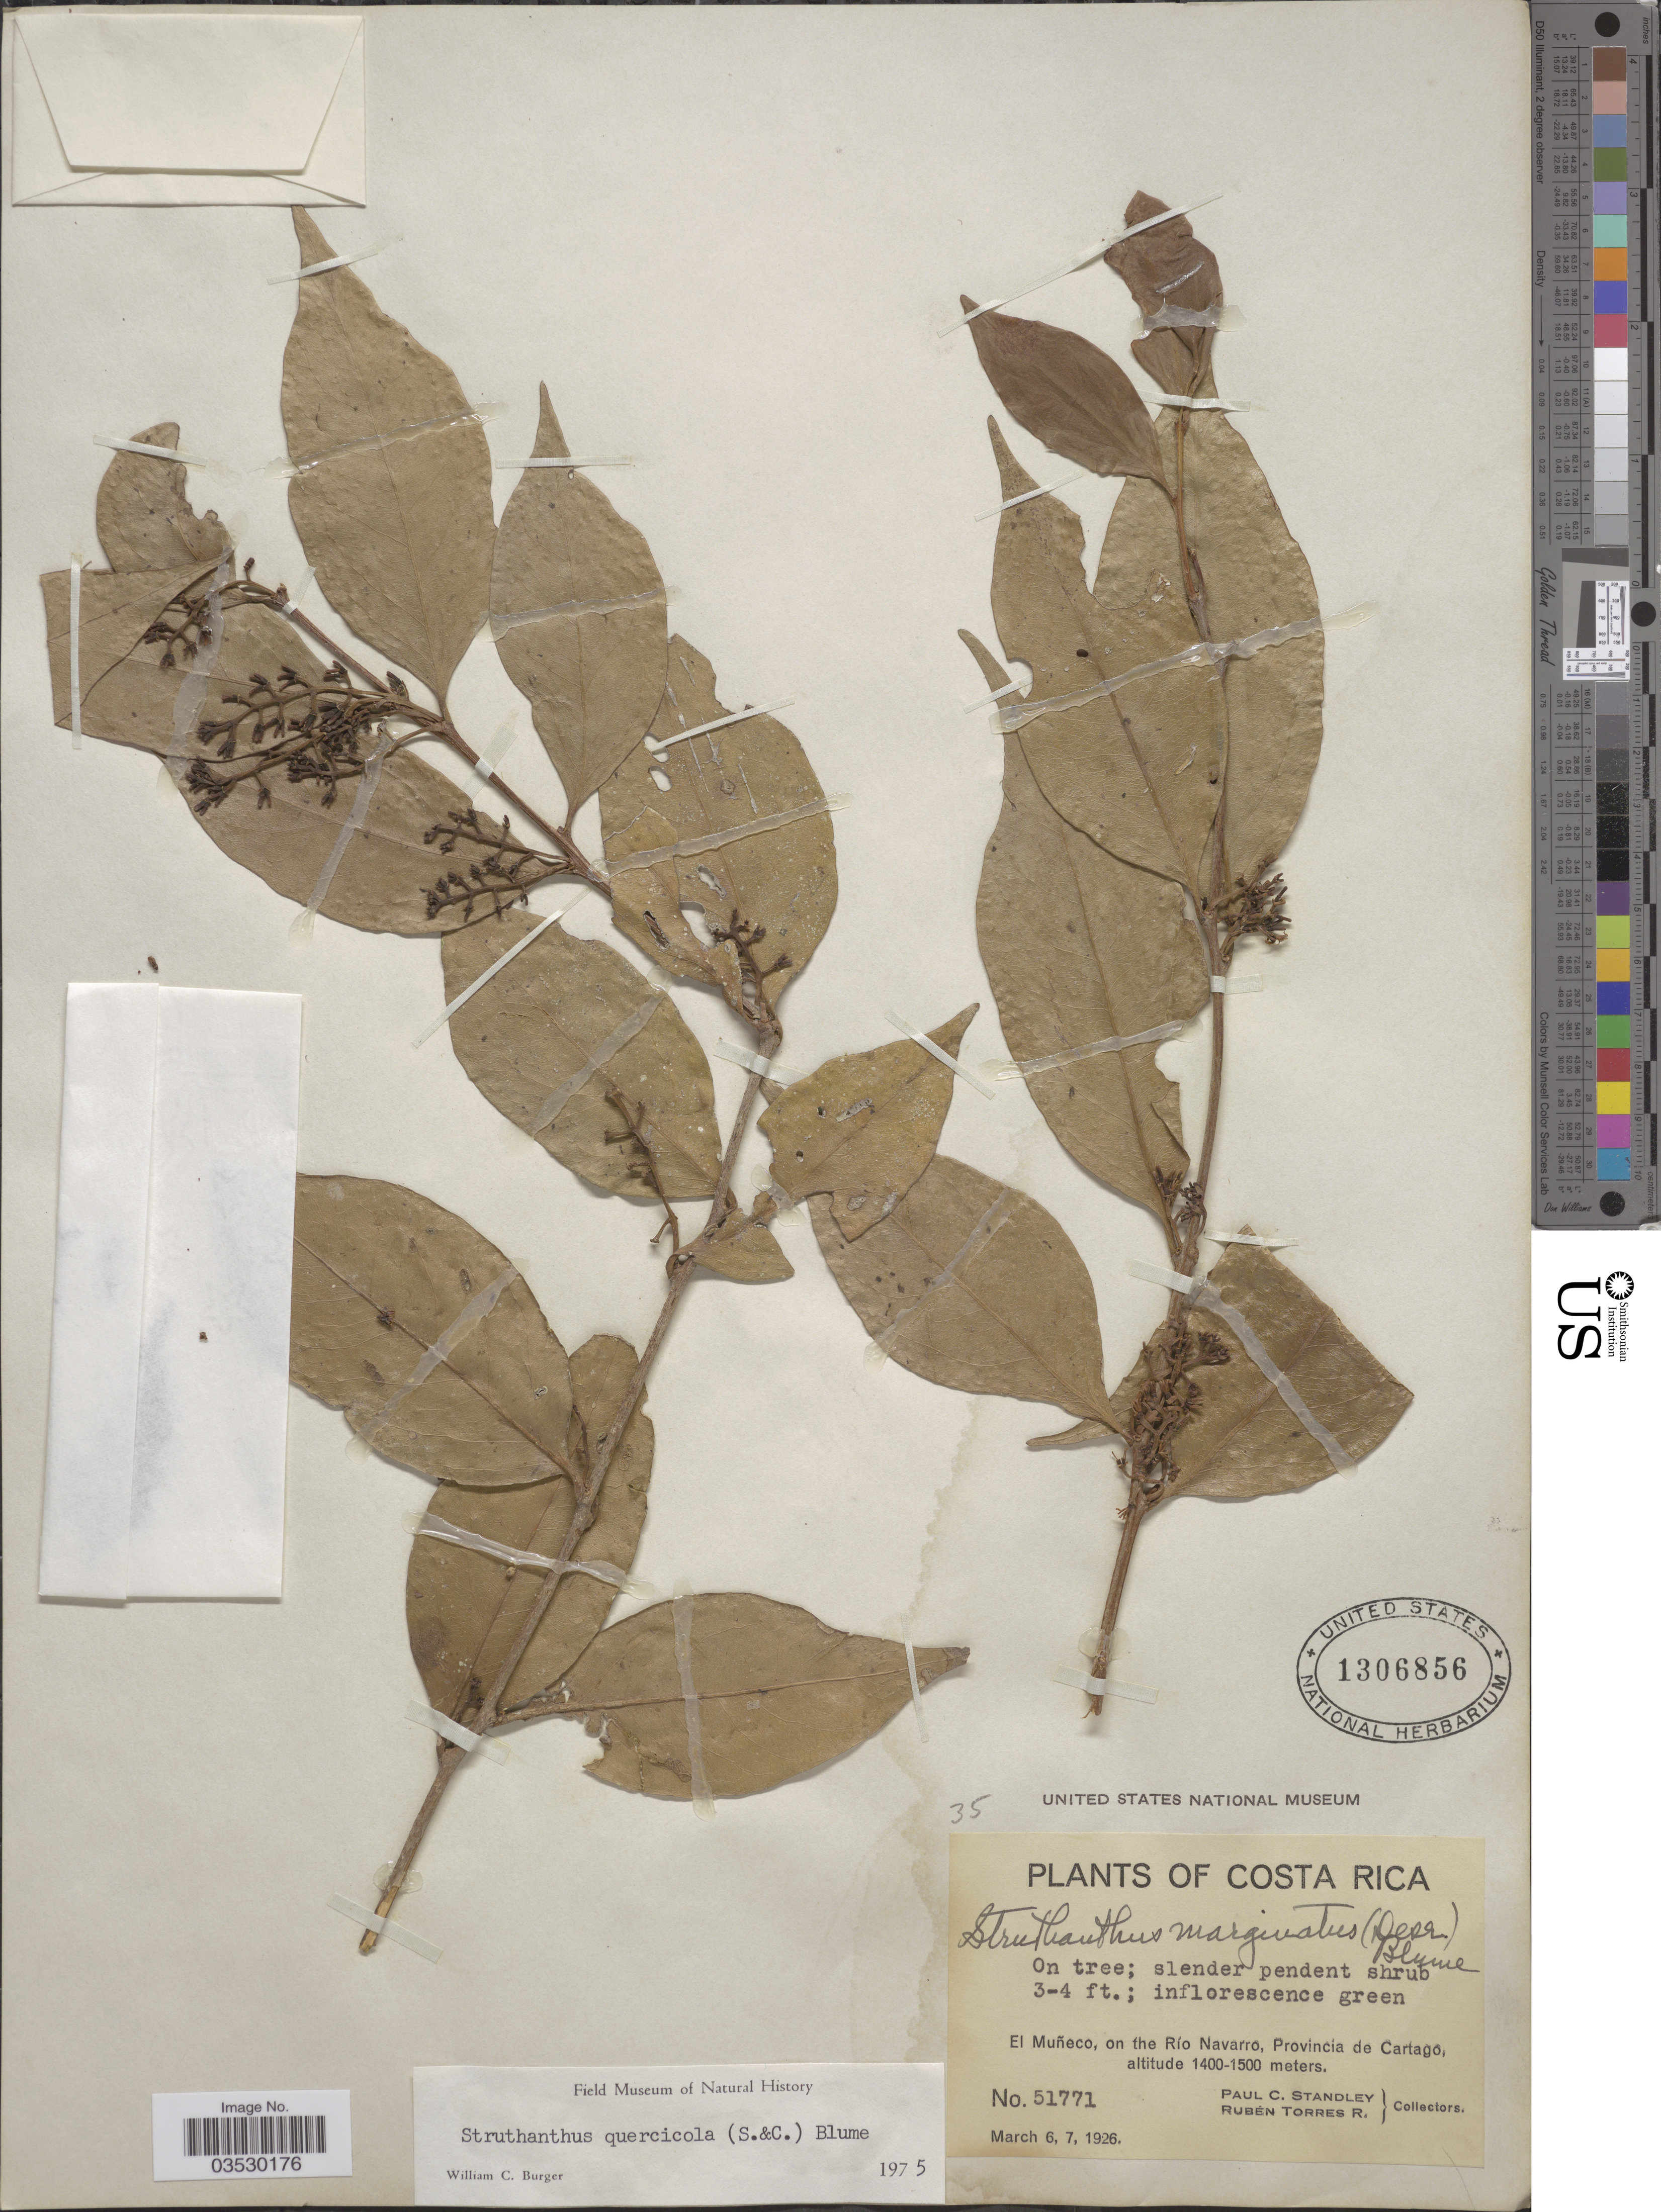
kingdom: Plantae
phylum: Tracheophyta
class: Magnoliopsida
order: Santalales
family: Loranthaceae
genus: Struthanthus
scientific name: Struthanthus quercicola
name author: (Kuijt) Cham. & Schltr.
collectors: P. C. Standley & R. Torres Rojas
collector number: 51771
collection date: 1926-03-06/1926-03-07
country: Costa Rica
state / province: Cartago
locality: El Muñeco, on the Río Navarro.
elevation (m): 1400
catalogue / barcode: US 1306856